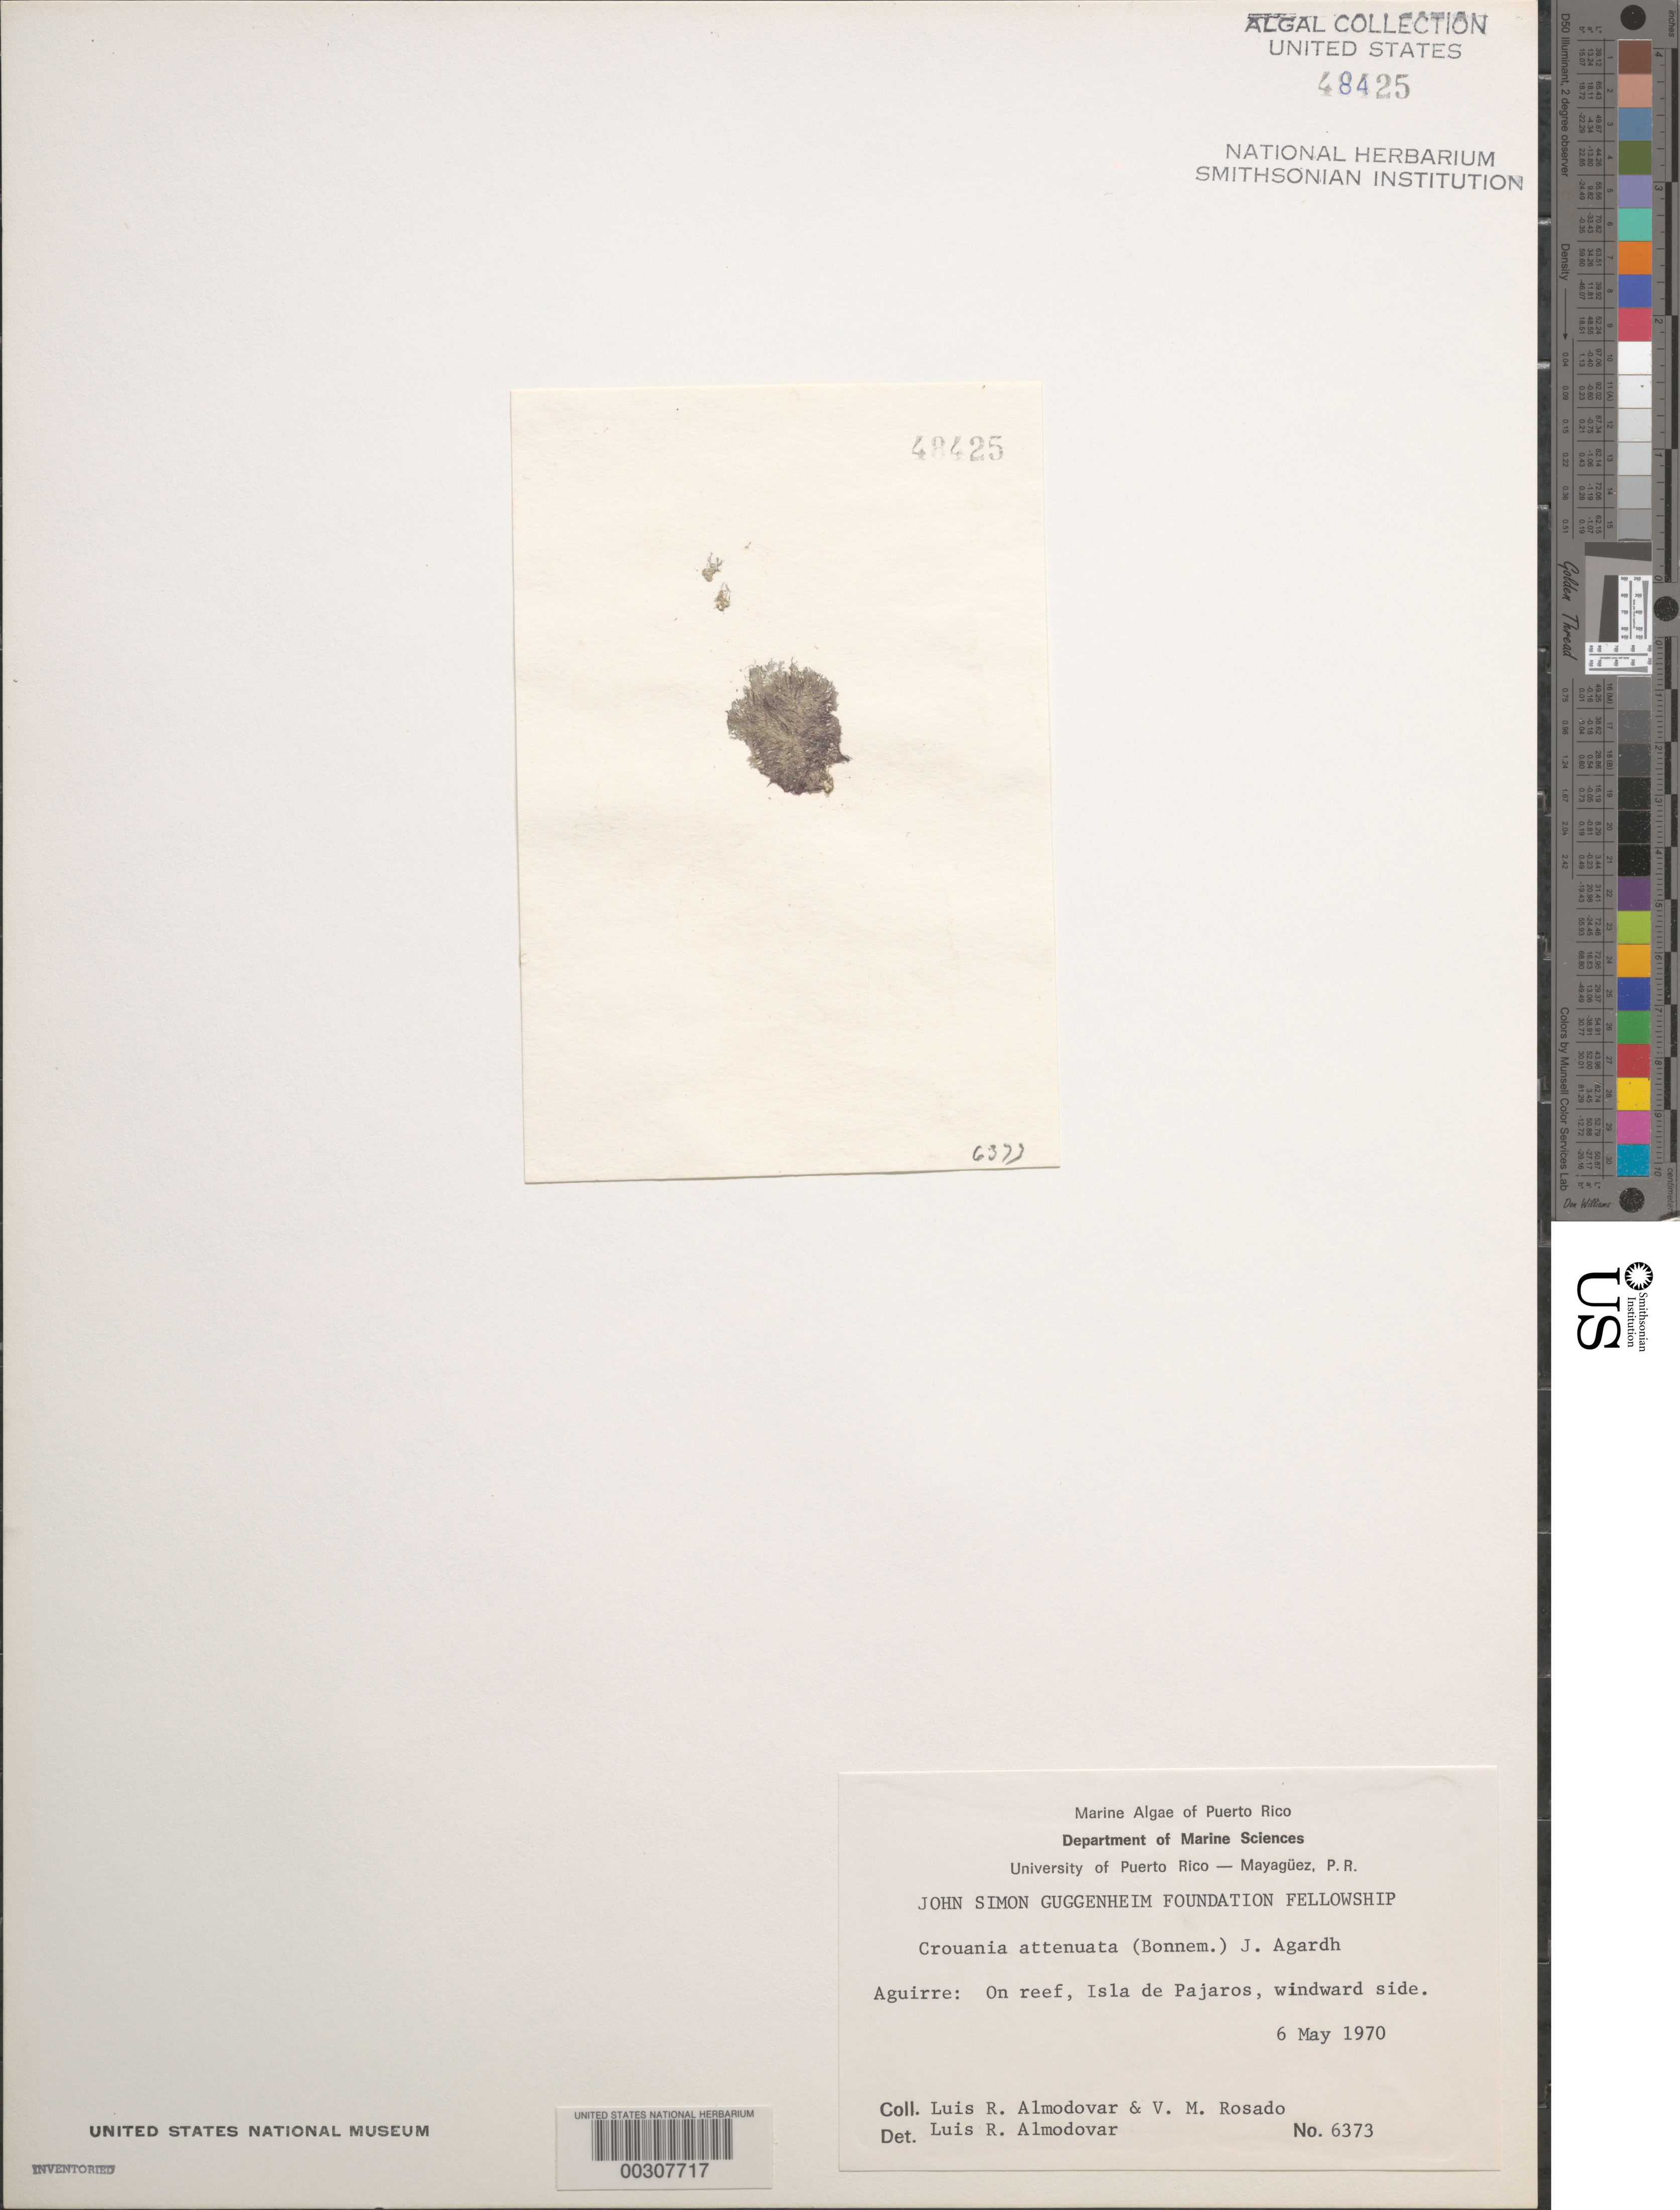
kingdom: Plantae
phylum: Rhodophyta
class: Florideophyceae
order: Ceramiales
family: Callithamniaceae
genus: Crouania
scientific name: Crouania attenuata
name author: (C. Agardh) J. Agardh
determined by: Almodovar, L. R.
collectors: L. Almodovar & V. Rosado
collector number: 6373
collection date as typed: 06 May 1970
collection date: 1970-05-06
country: Puerto Rico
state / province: Guayama / Salinas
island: Isla de Pajaros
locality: Aguirre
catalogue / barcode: US 48425